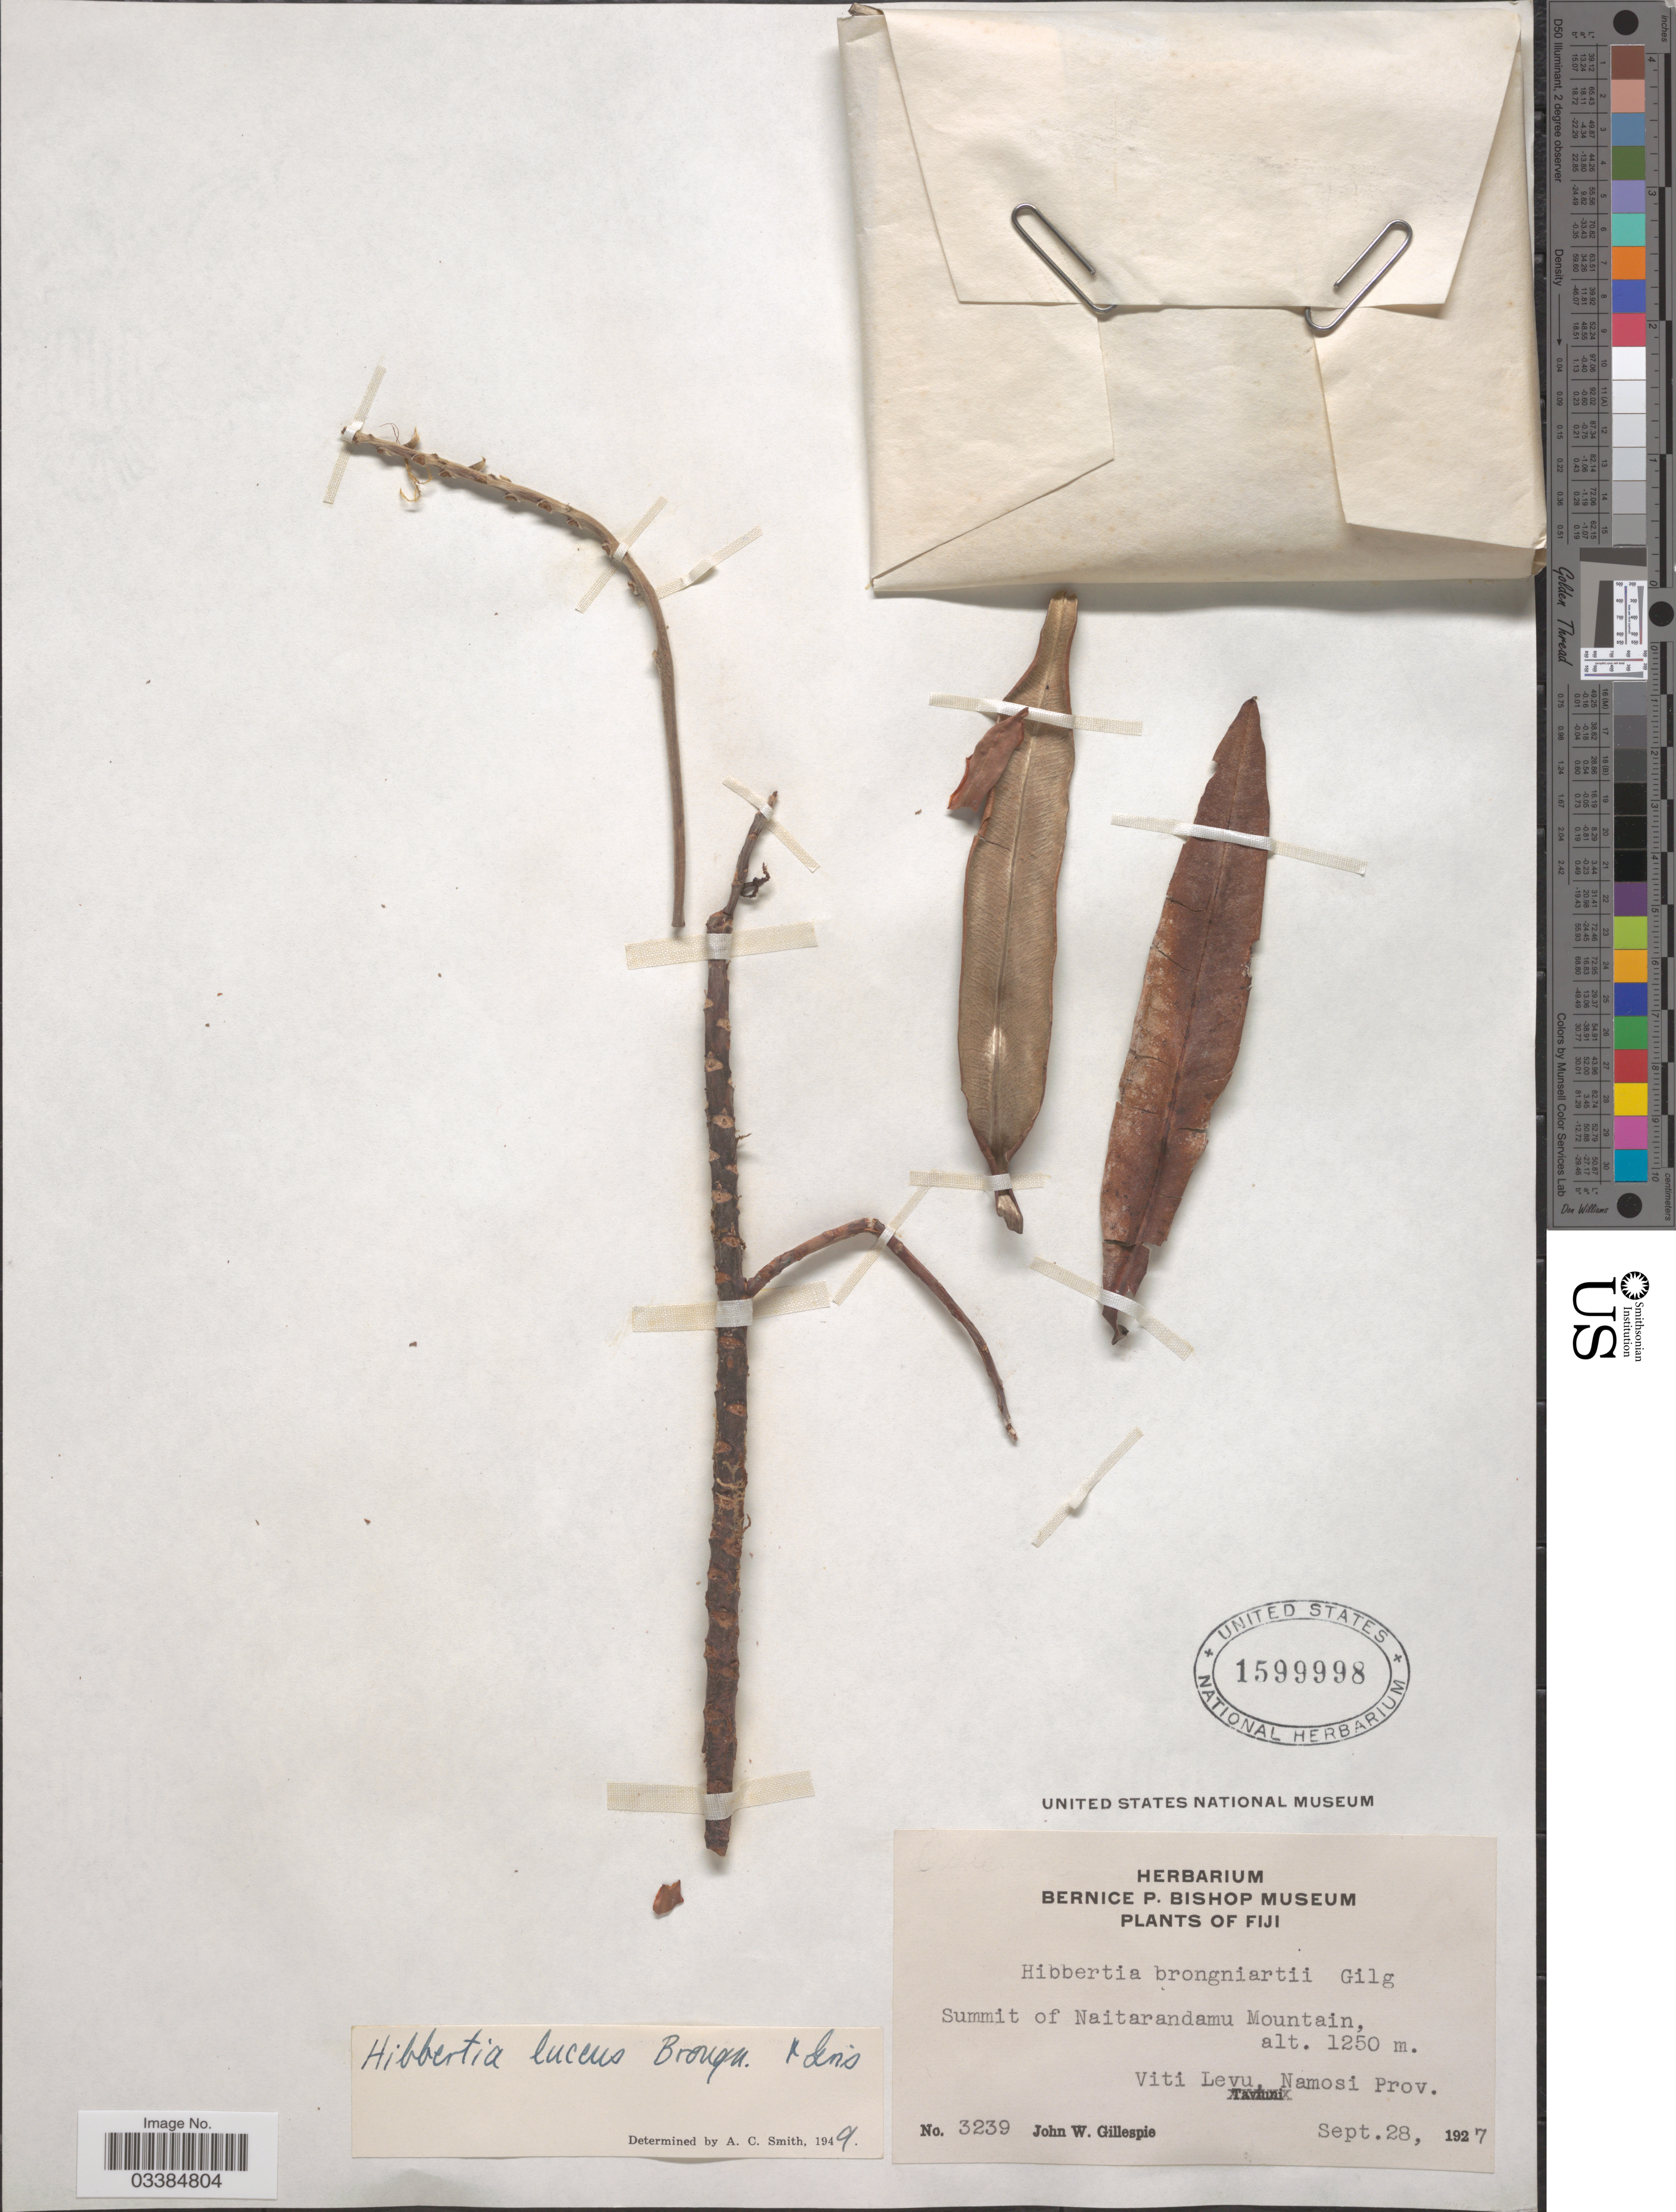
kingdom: Plantae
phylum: Tracheophyta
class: Magnoliopsida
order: Dilleniales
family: Dilleniaceae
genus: Hibbertia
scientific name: Hibbertia lucens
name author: Brongn. & Gris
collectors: J. W. Gillespie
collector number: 3239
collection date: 1927-09-28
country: Fiji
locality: Summit of Naitarandamu Mountain. Viti Levu, Namosi Prov.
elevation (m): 1250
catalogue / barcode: US 1599998